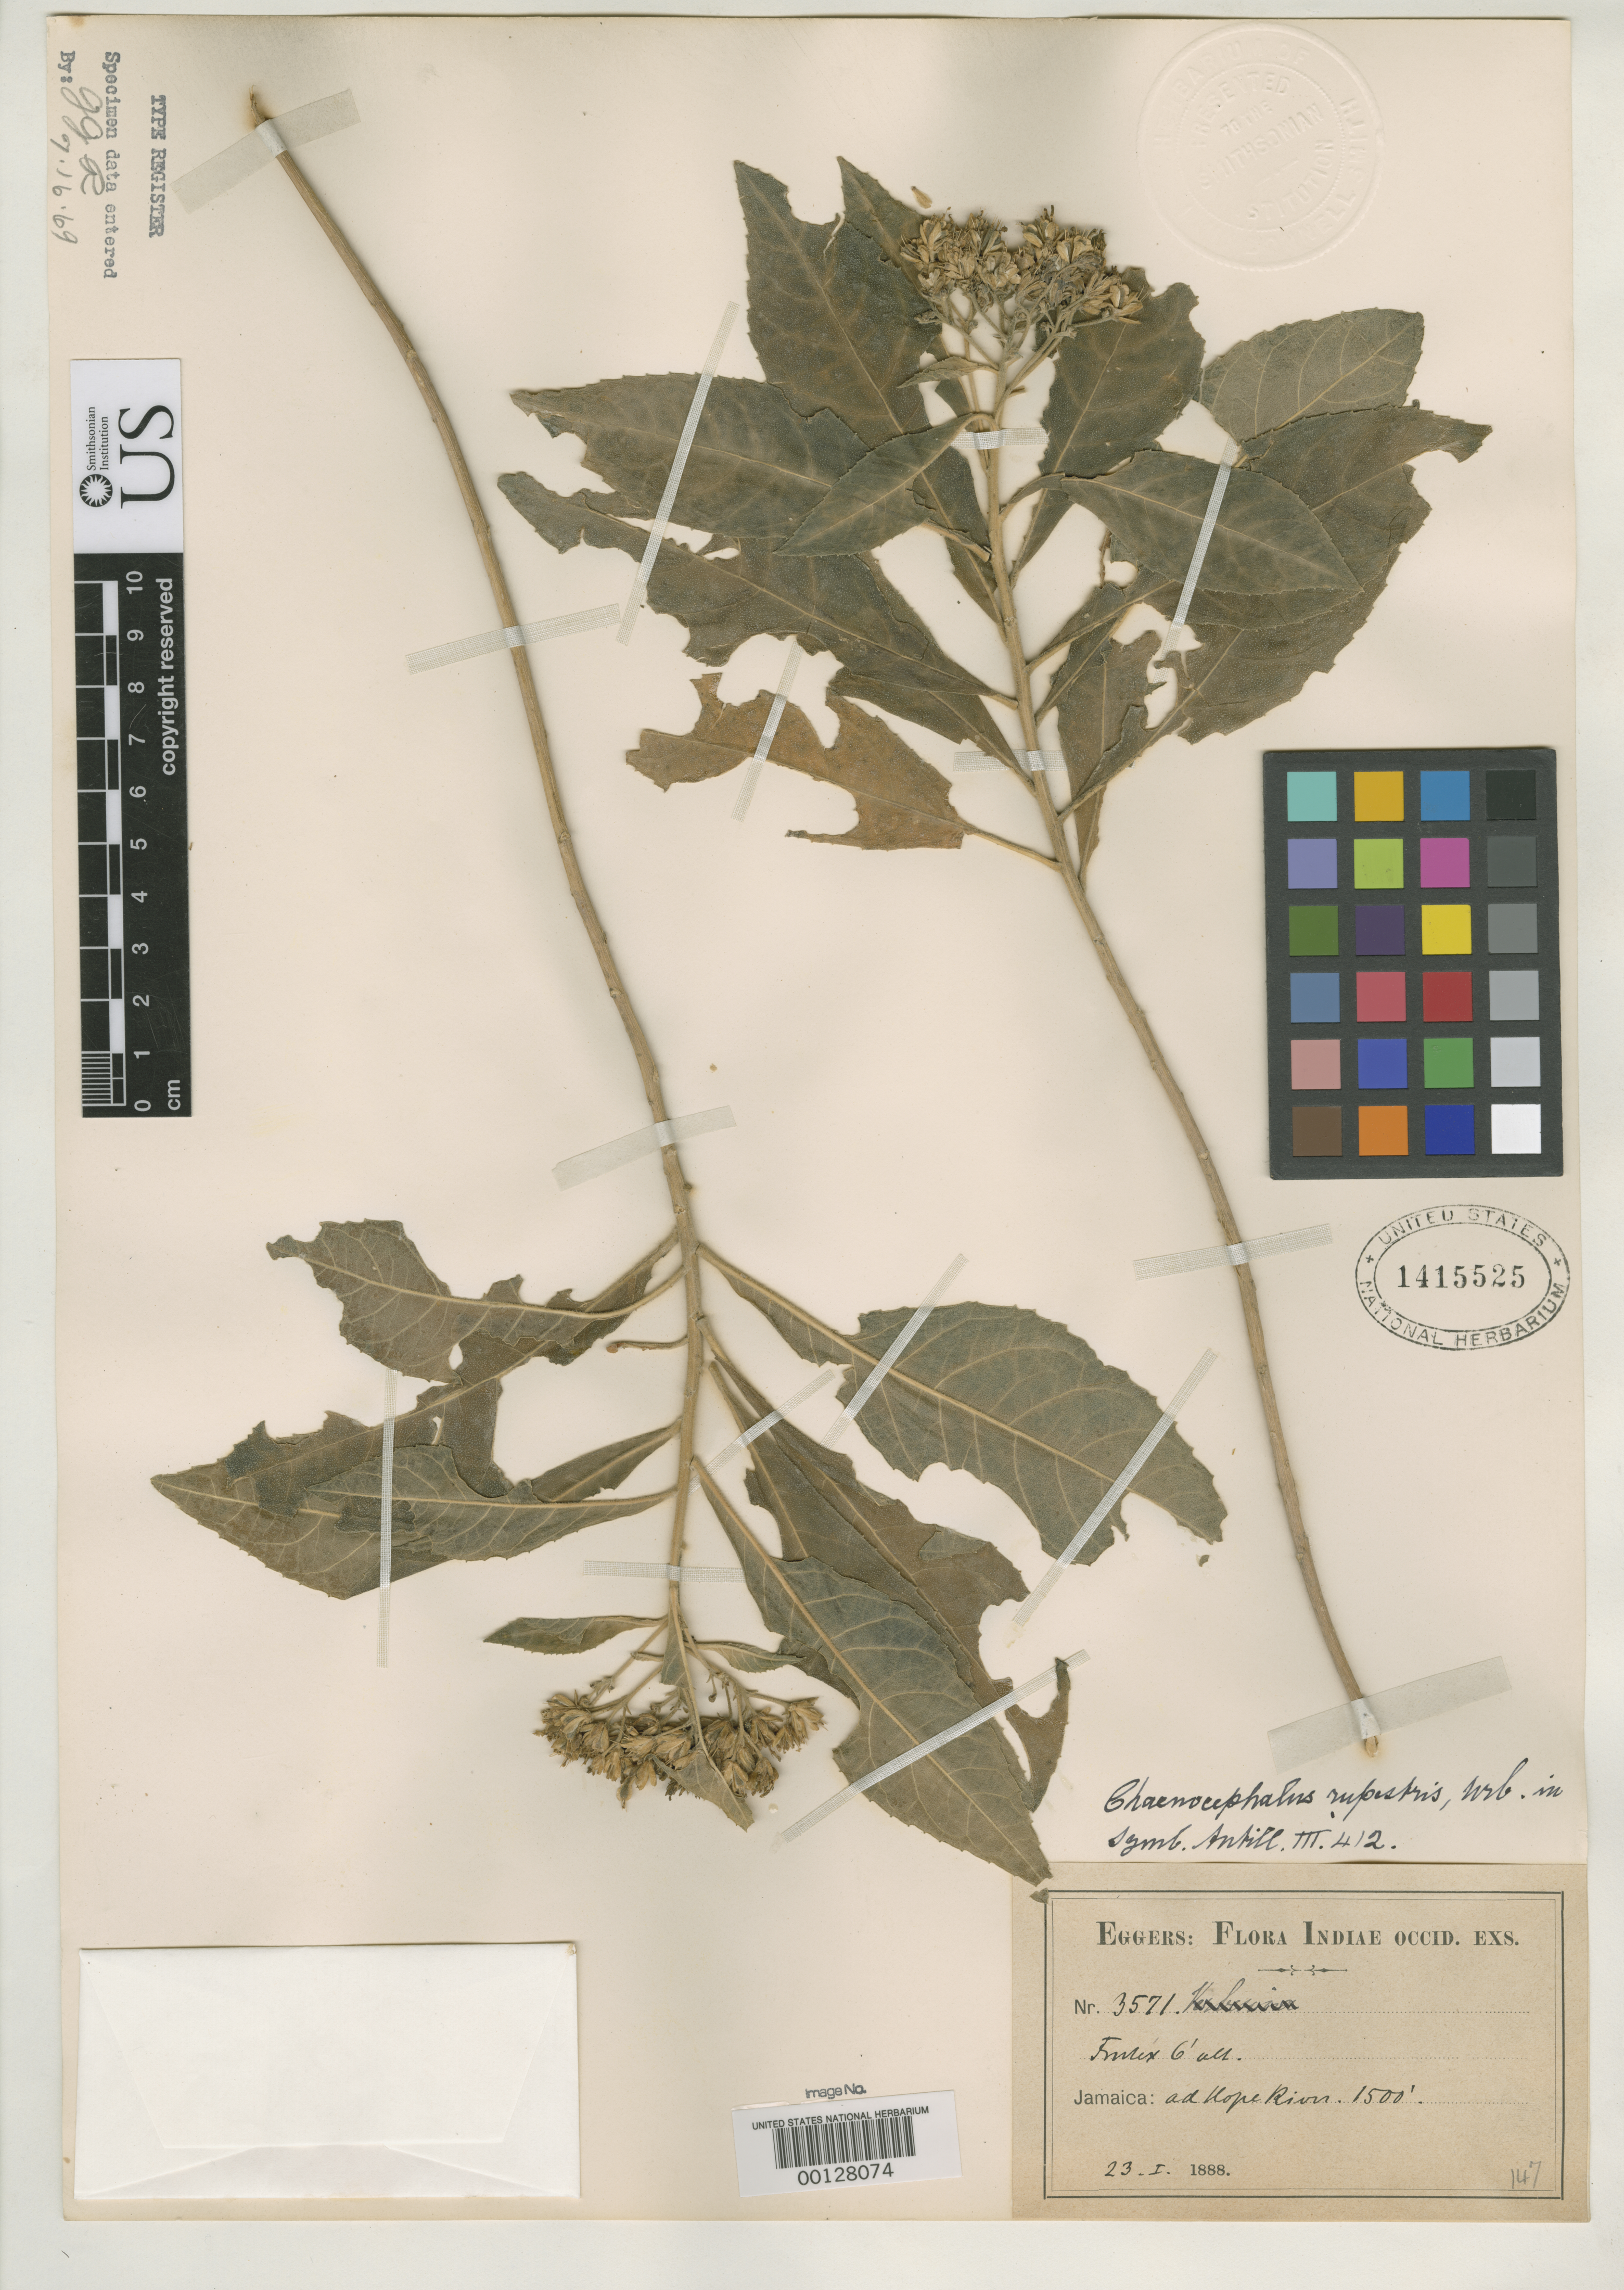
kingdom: Plantae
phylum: Tracheophyta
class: Magnoliopsida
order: Asterales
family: Asteraceae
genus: Chaenocephalus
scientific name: Chaenocephalus rupestris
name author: Urb.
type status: Syntype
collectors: H. F. A. von Eggers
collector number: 3571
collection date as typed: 23 Jan 1888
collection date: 1888-01-23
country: Jamaica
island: Greater Antilles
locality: Hope River.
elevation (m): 500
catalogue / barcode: US 1415525